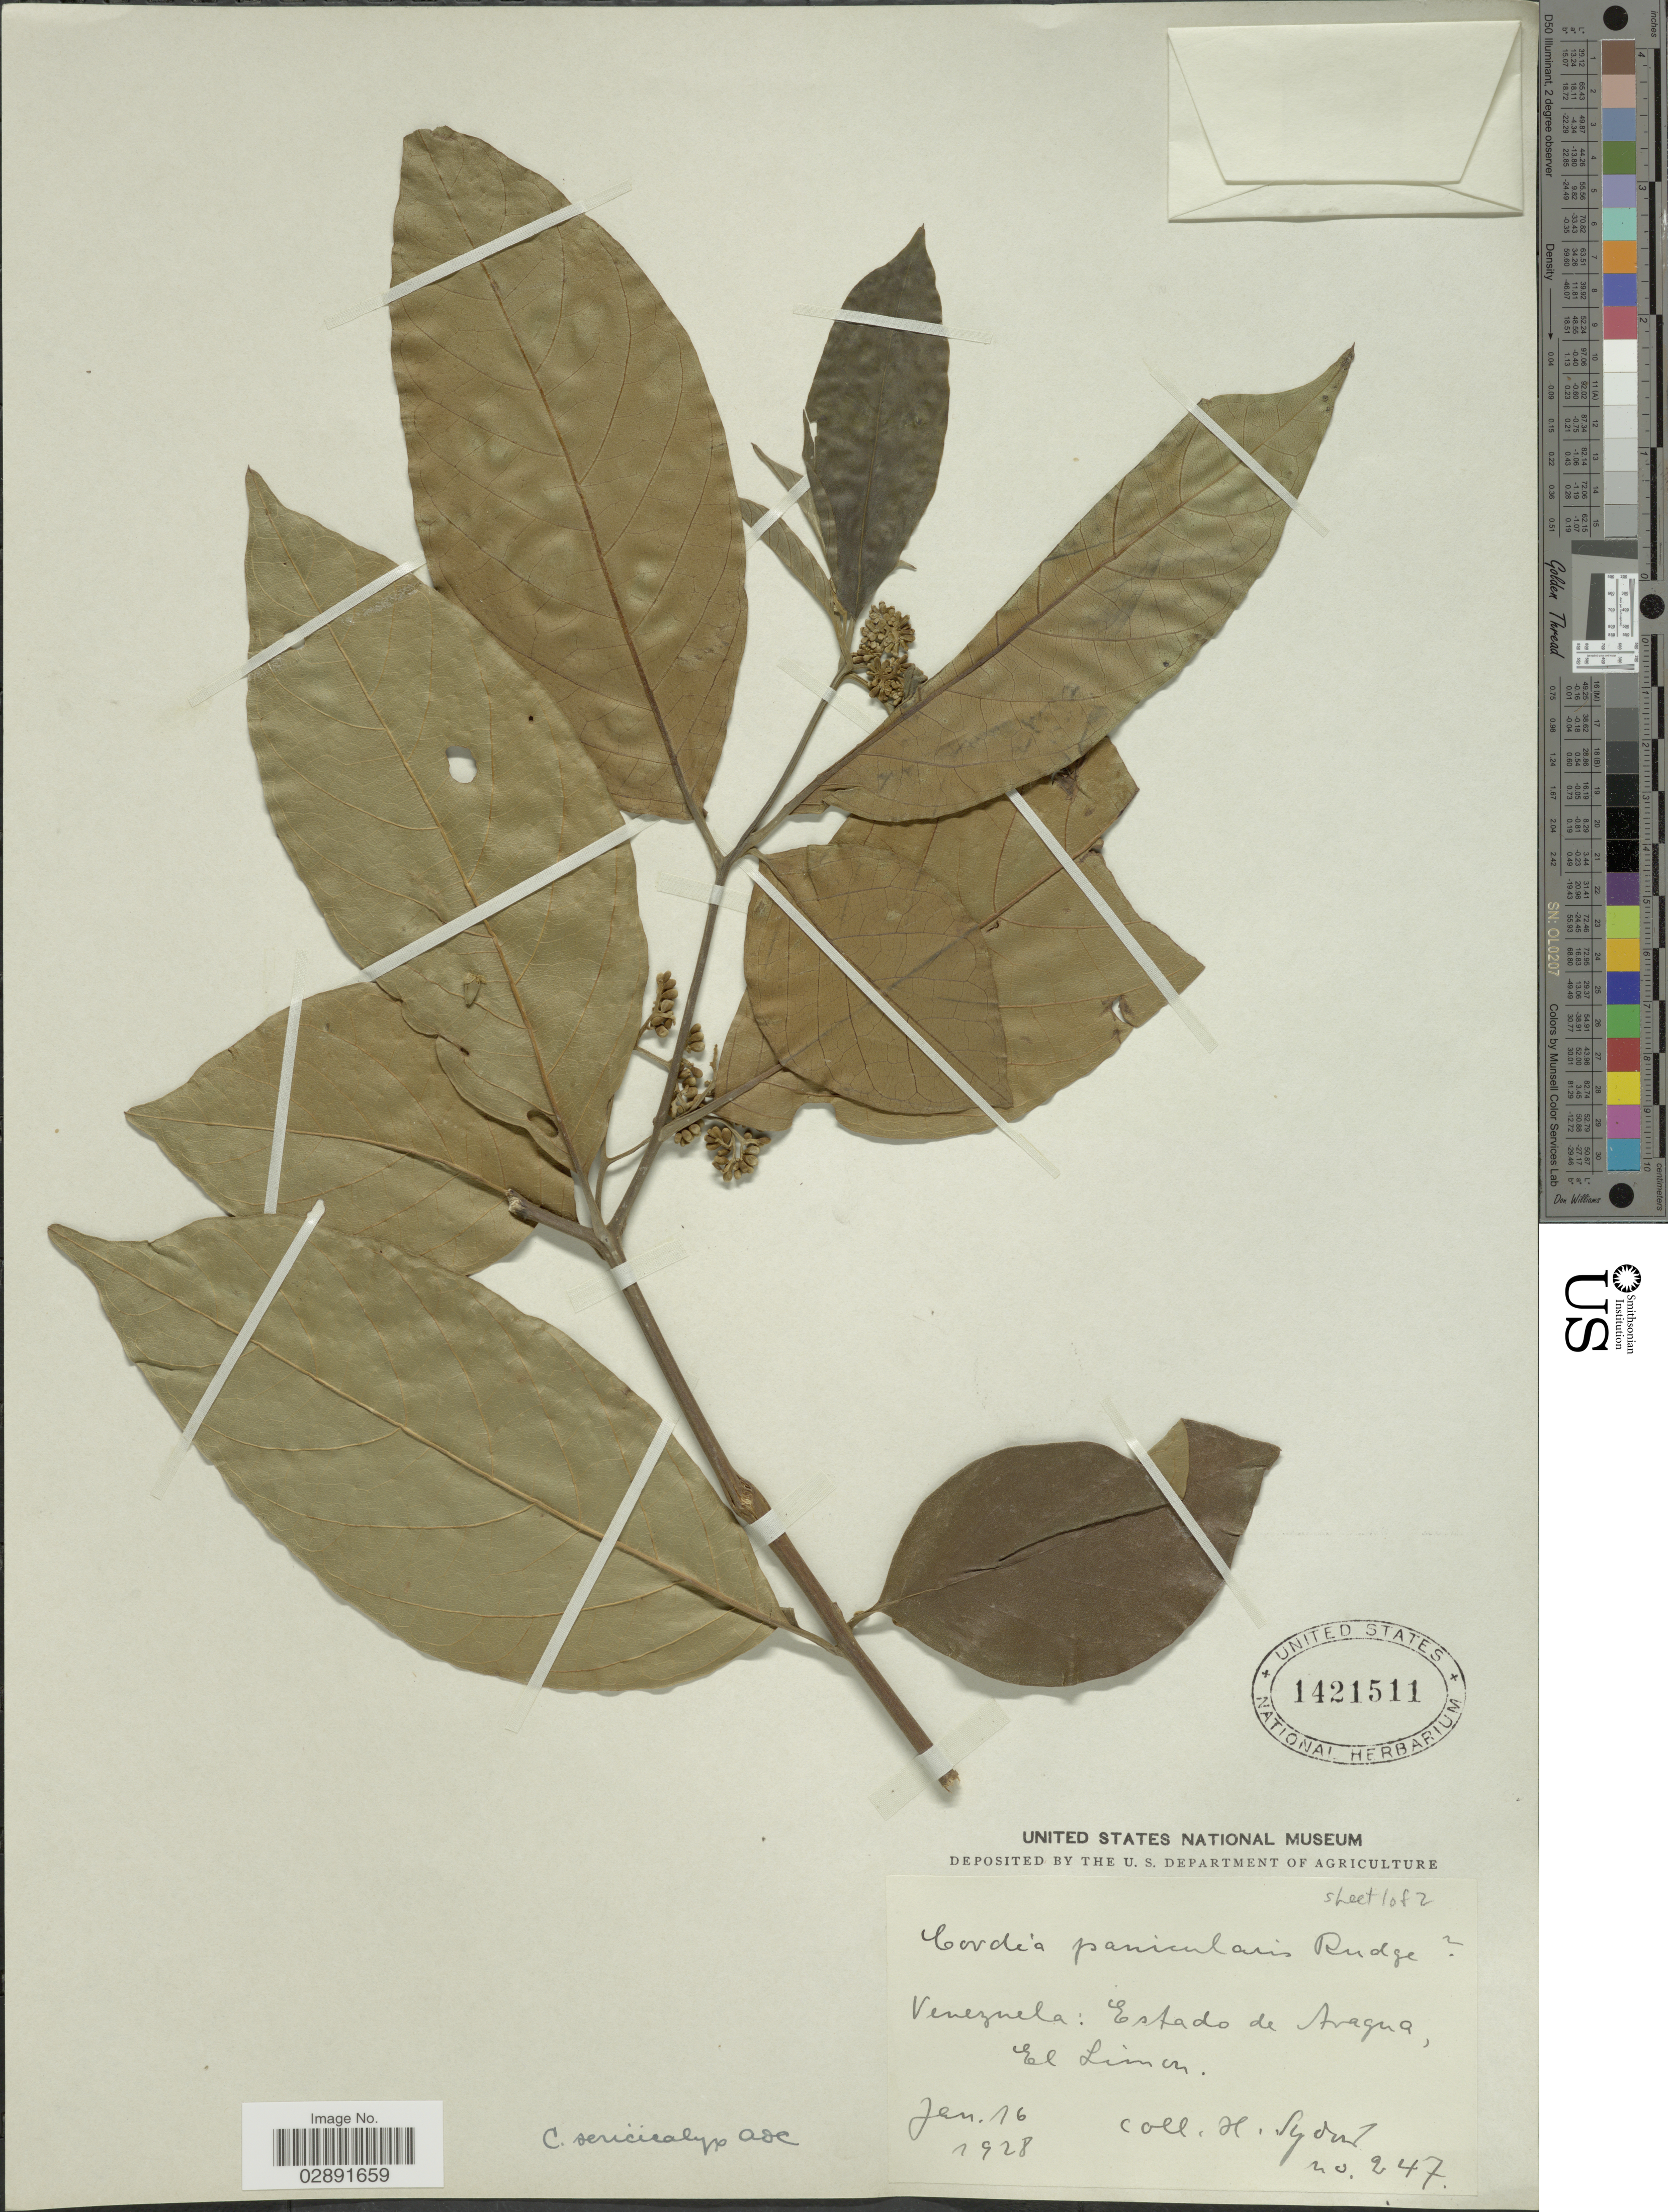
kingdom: Plantae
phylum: Tracheophyta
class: Magnoliopsida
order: Boraginales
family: Cordiaceae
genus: Cordia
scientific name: Cordia sericicalyx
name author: A. DC. in DC.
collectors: H. Sydow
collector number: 247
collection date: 1928-01-16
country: Venezuela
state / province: Aragua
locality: El Limon.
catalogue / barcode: US 1421511